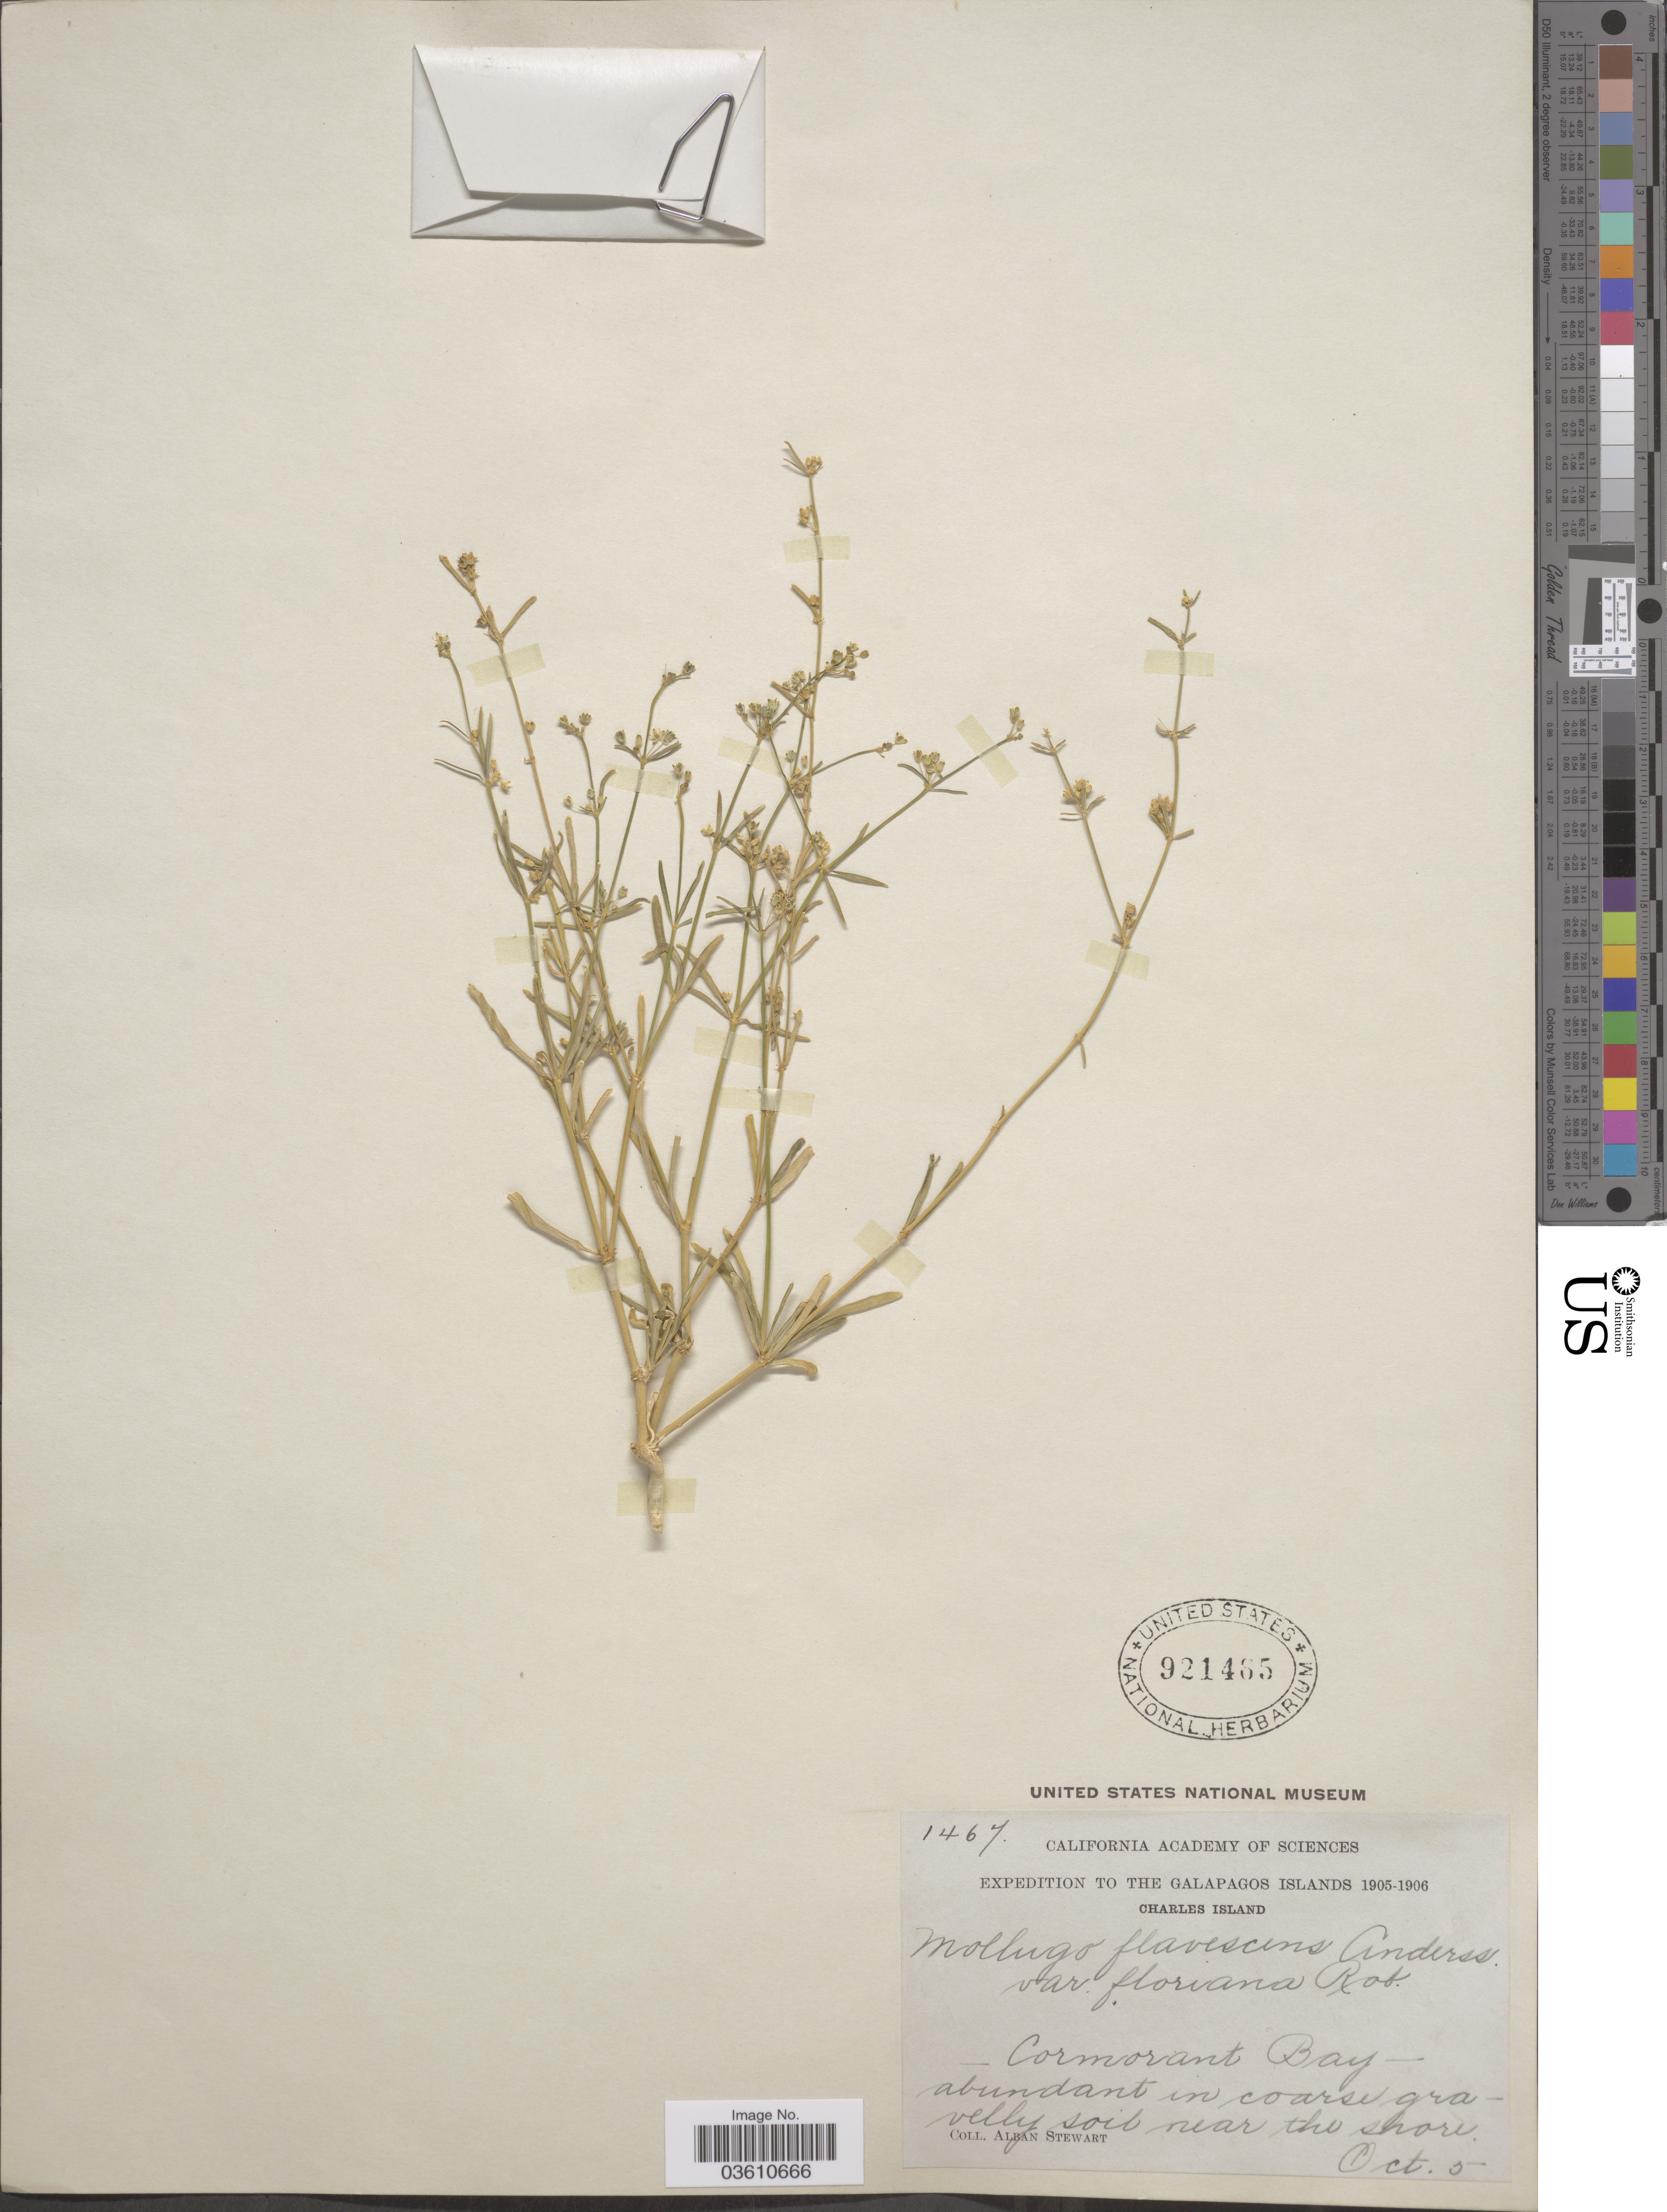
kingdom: Plantae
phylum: Tracheophyta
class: Magnoliopsida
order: Caryophyllales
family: Molluginaceae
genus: Mollugo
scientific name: Mollugo floriana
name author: (B.L. Rob.) Howell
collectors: A. Stewart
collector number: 1467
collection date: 1905-10-05/1906-10-05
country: Ecuador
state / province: Colón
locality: The Galapagos Islands. Charles Island. Cormorant Bay.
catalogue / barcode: US 921465